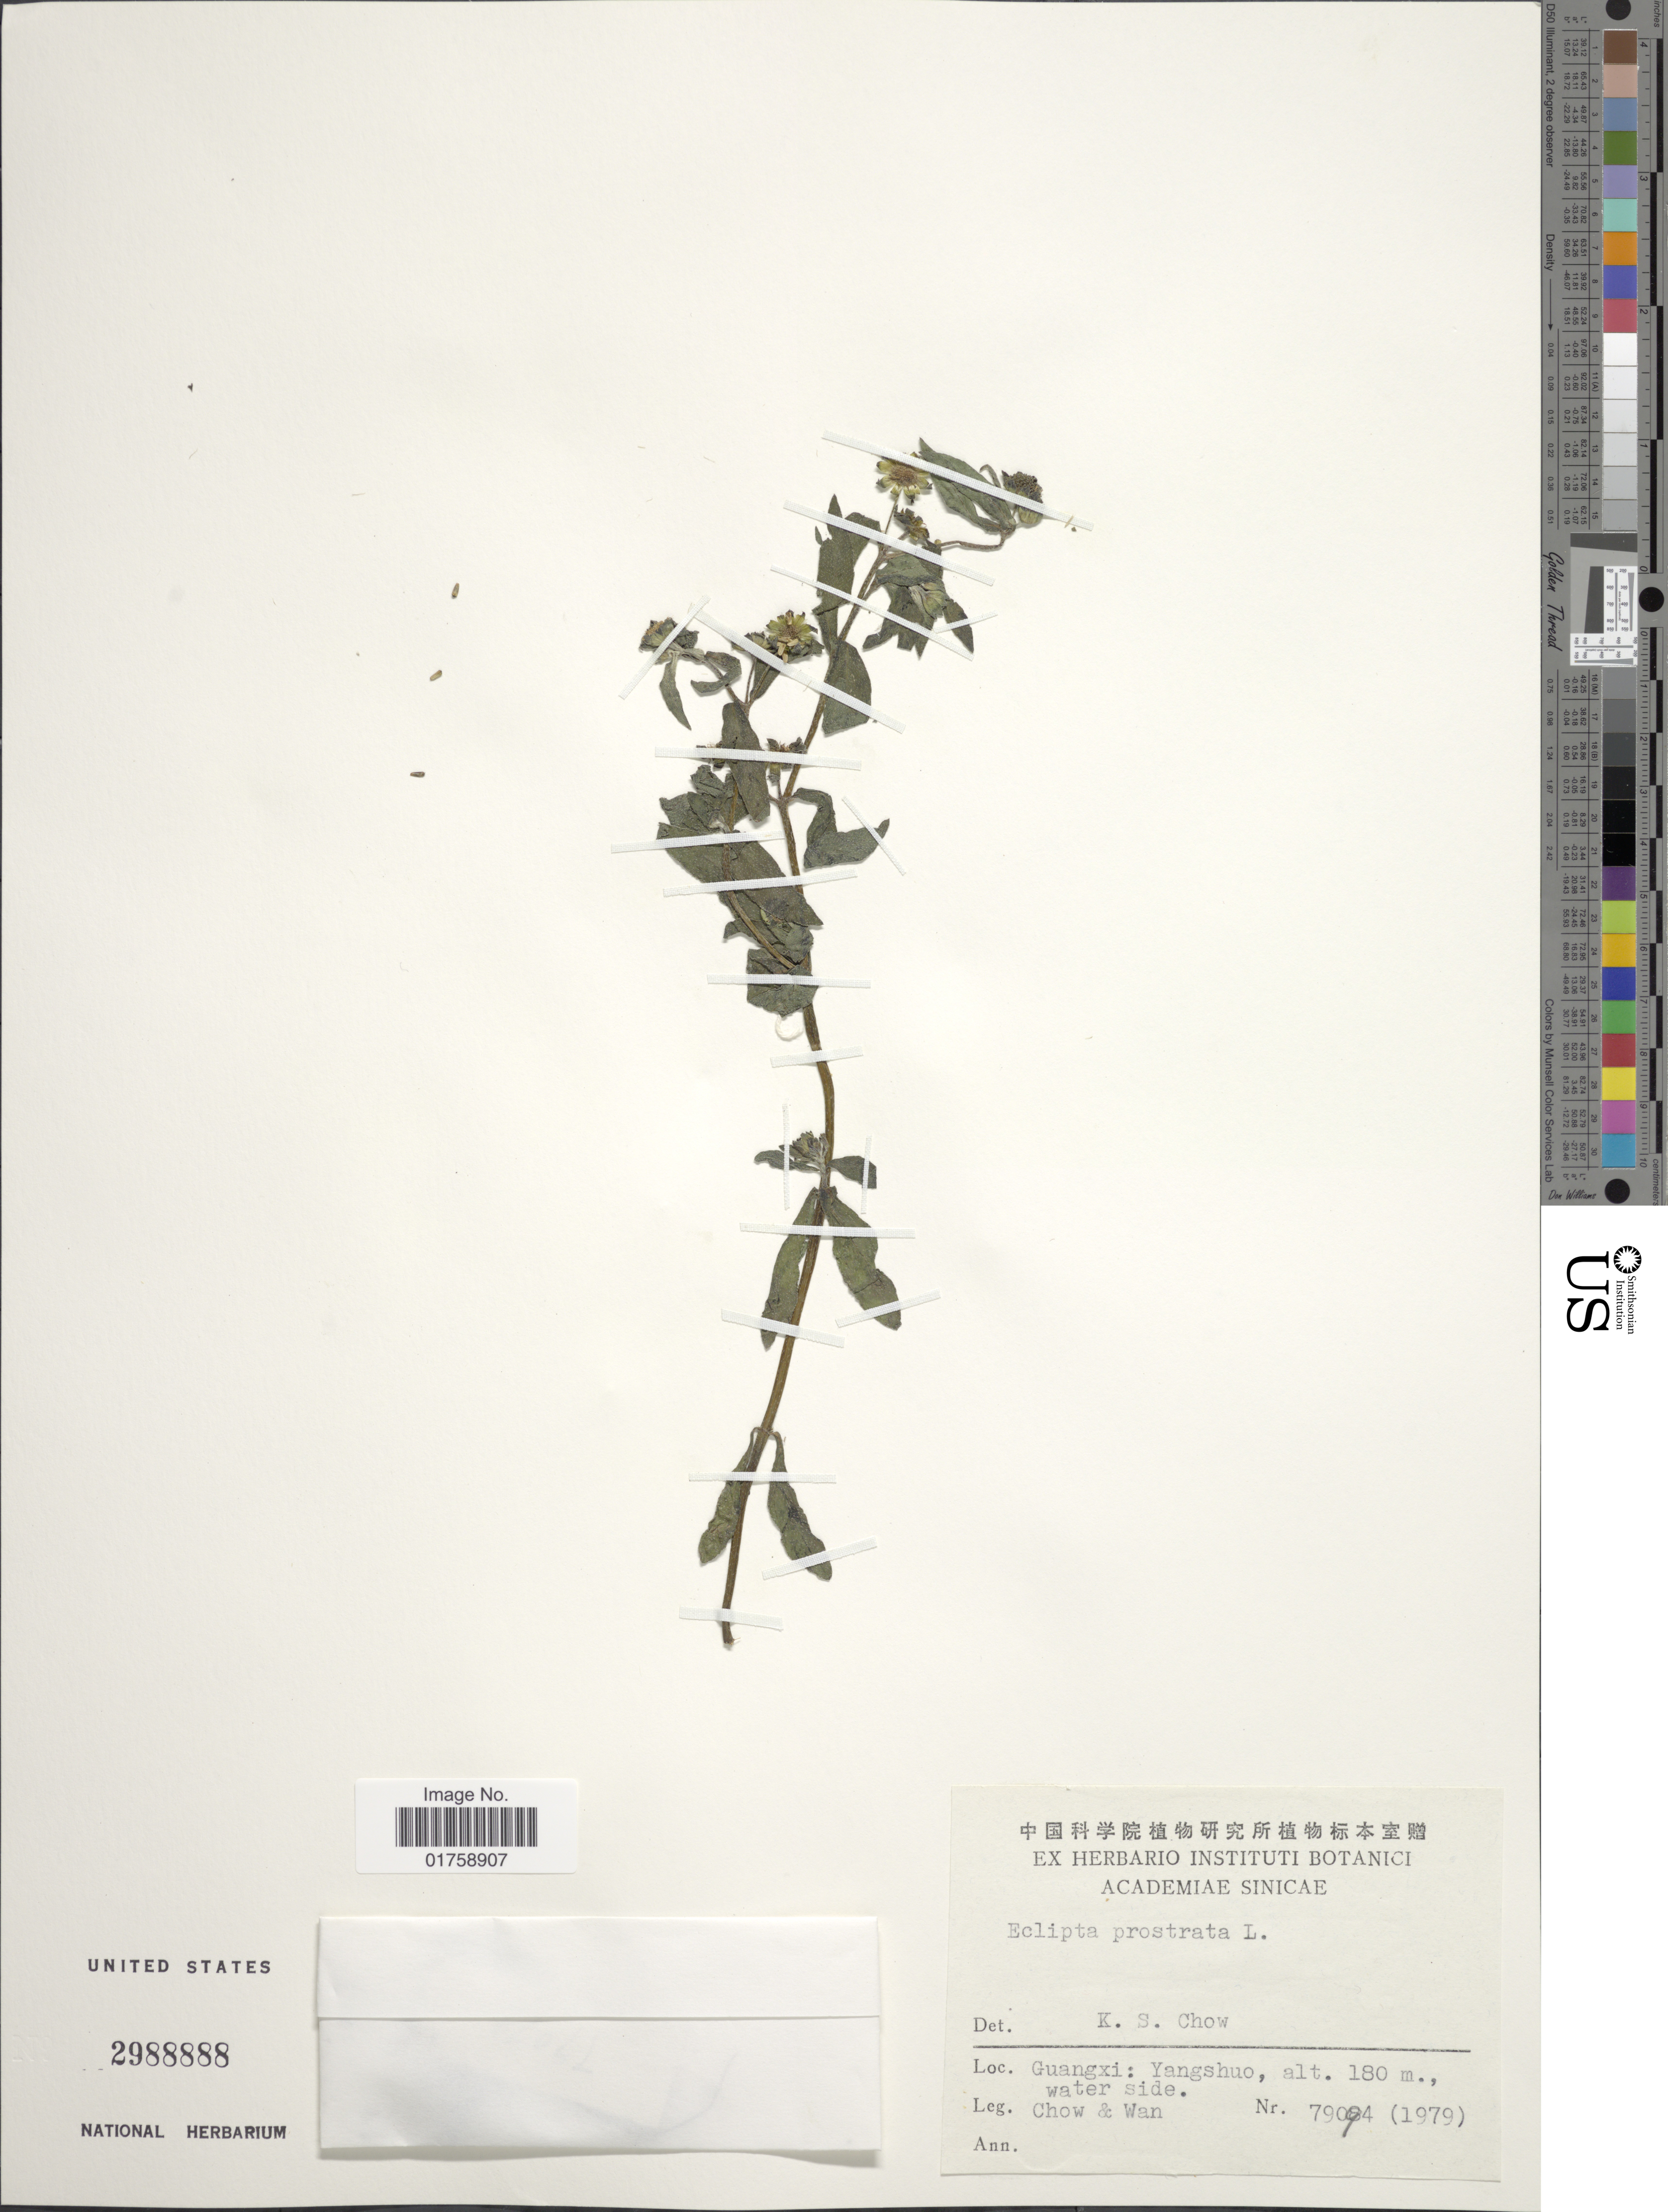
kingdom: Plantae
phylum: Tracheophyta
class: Magnoliopsida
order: Asterales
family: Asteraceae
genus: Eclipta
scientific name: Eclipta prostrata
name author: (L.) L.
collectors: Chow, -- & -. Wan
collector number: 79094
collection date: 1979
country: China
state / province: Guangxi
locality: Guangxi: Yangshuo, waterside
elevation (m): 180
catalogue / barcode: US 2988888